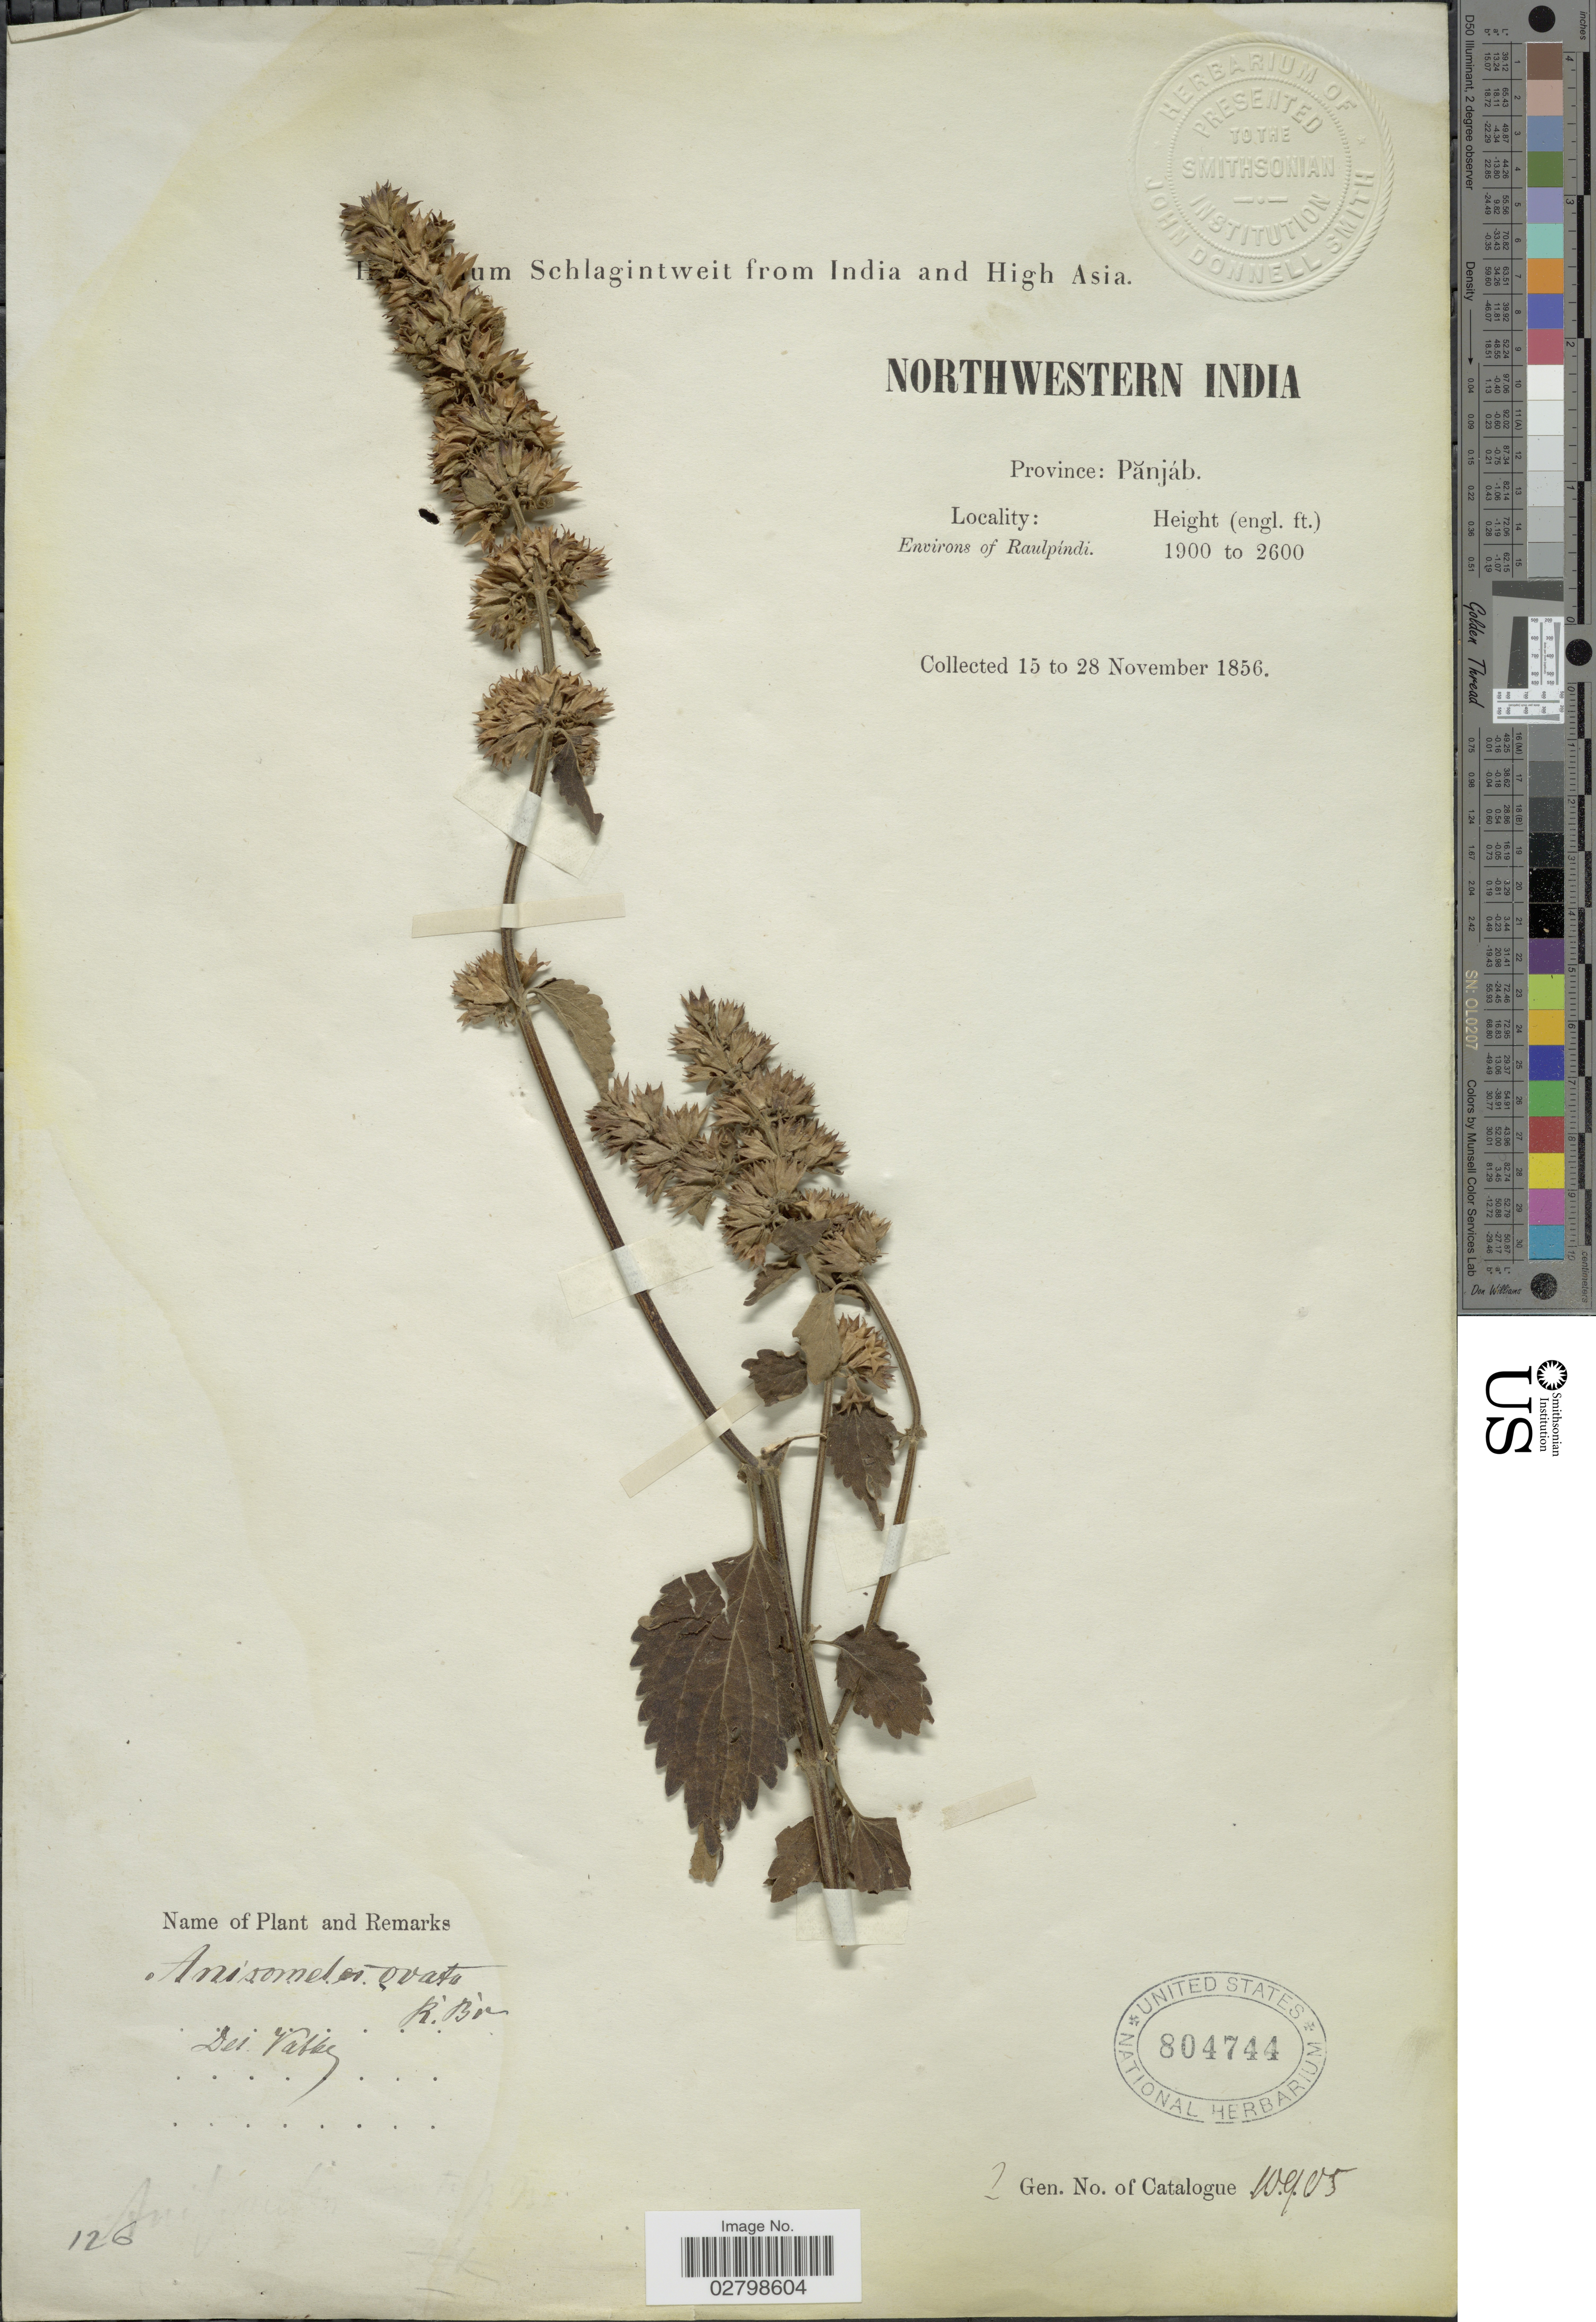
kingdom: Plantae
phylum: Tracheophyta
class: Magnoliopsida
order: Lamiales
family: Lamiaceae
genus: Anisomeles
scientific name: Anisomeles indica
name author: (L.) Kuntze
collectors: ex herb. Schlagintweit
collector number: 10905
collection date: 1856-11-15/1856-11-28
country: Pakistan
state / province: Punjab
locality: Northwestern India. Province: Pånjáb. Environs of Raulpíndi.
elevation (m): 579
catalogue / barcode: US 804744